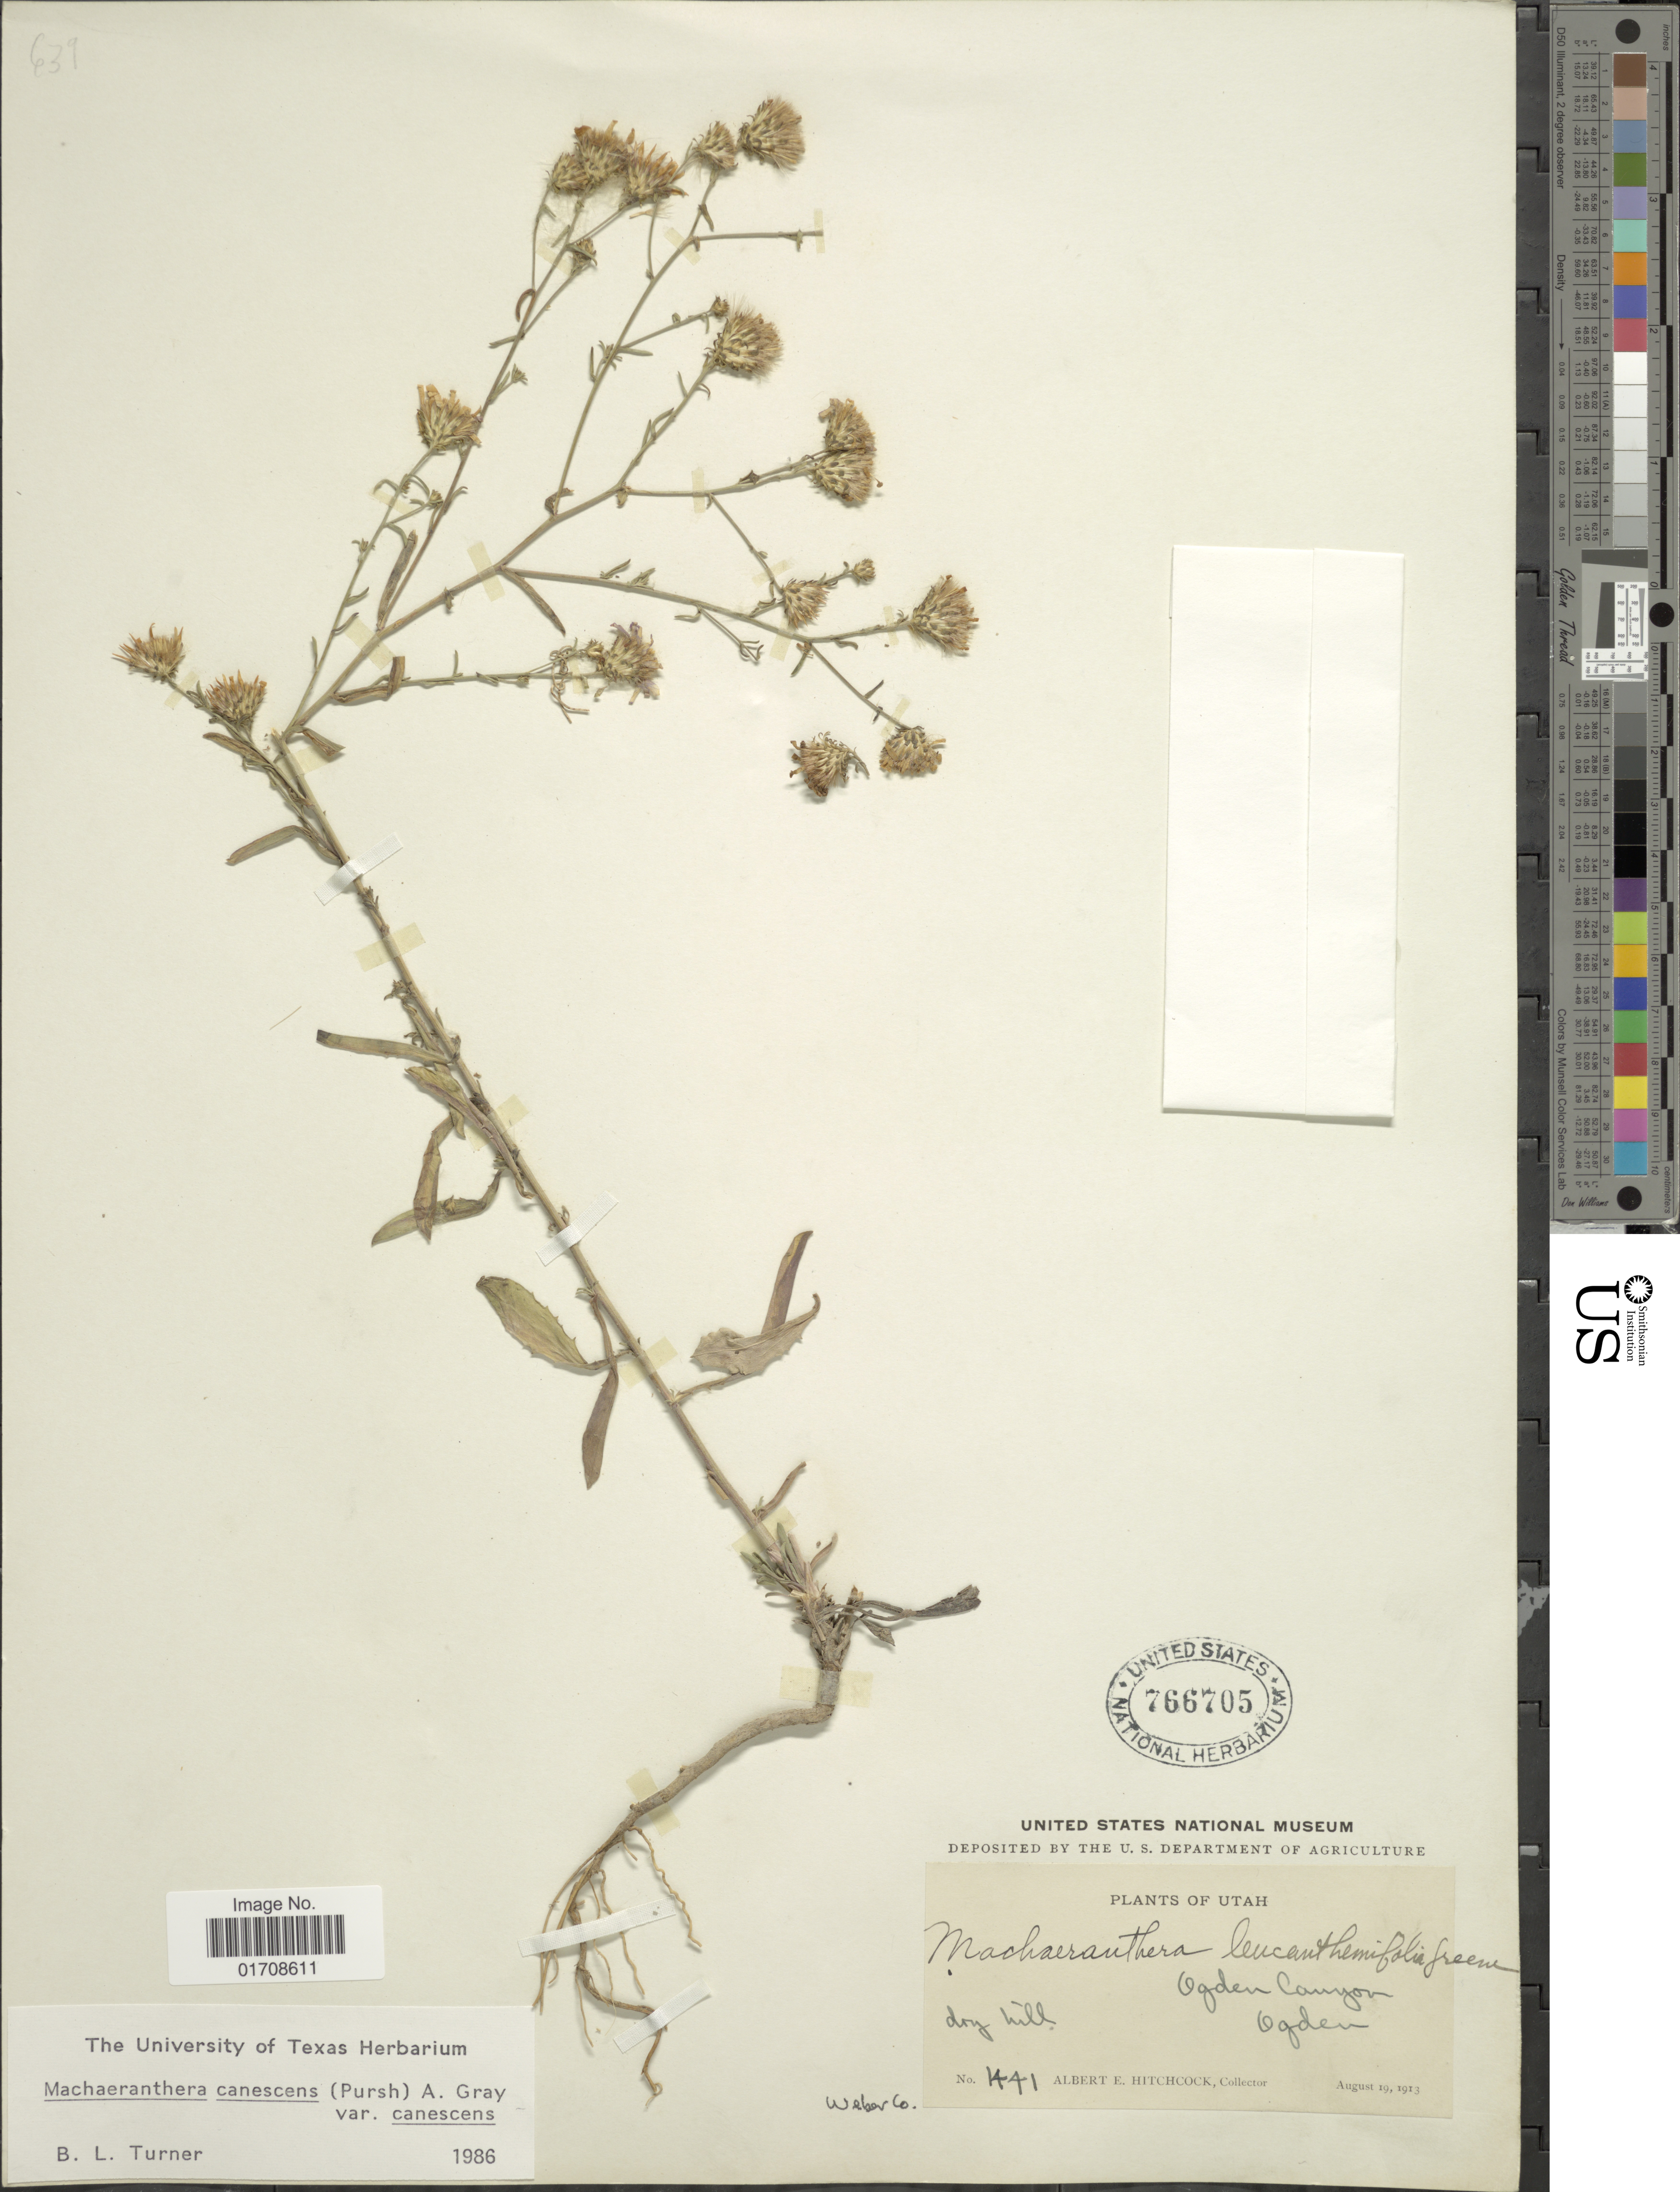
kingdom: Plantae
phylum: Tracheophyta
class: Magnoliopsida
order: Asterales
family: Asteraceae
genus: Machaeranthera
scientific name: Machaeranthera canescens var. canescens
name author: (Pursh) A. Gray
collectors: A. Hitchcock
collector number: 1441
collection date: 1913-08-19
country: United States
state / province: Utah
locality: Ogden Canyon, Ogden, Weber Co.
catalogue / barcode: US 766705